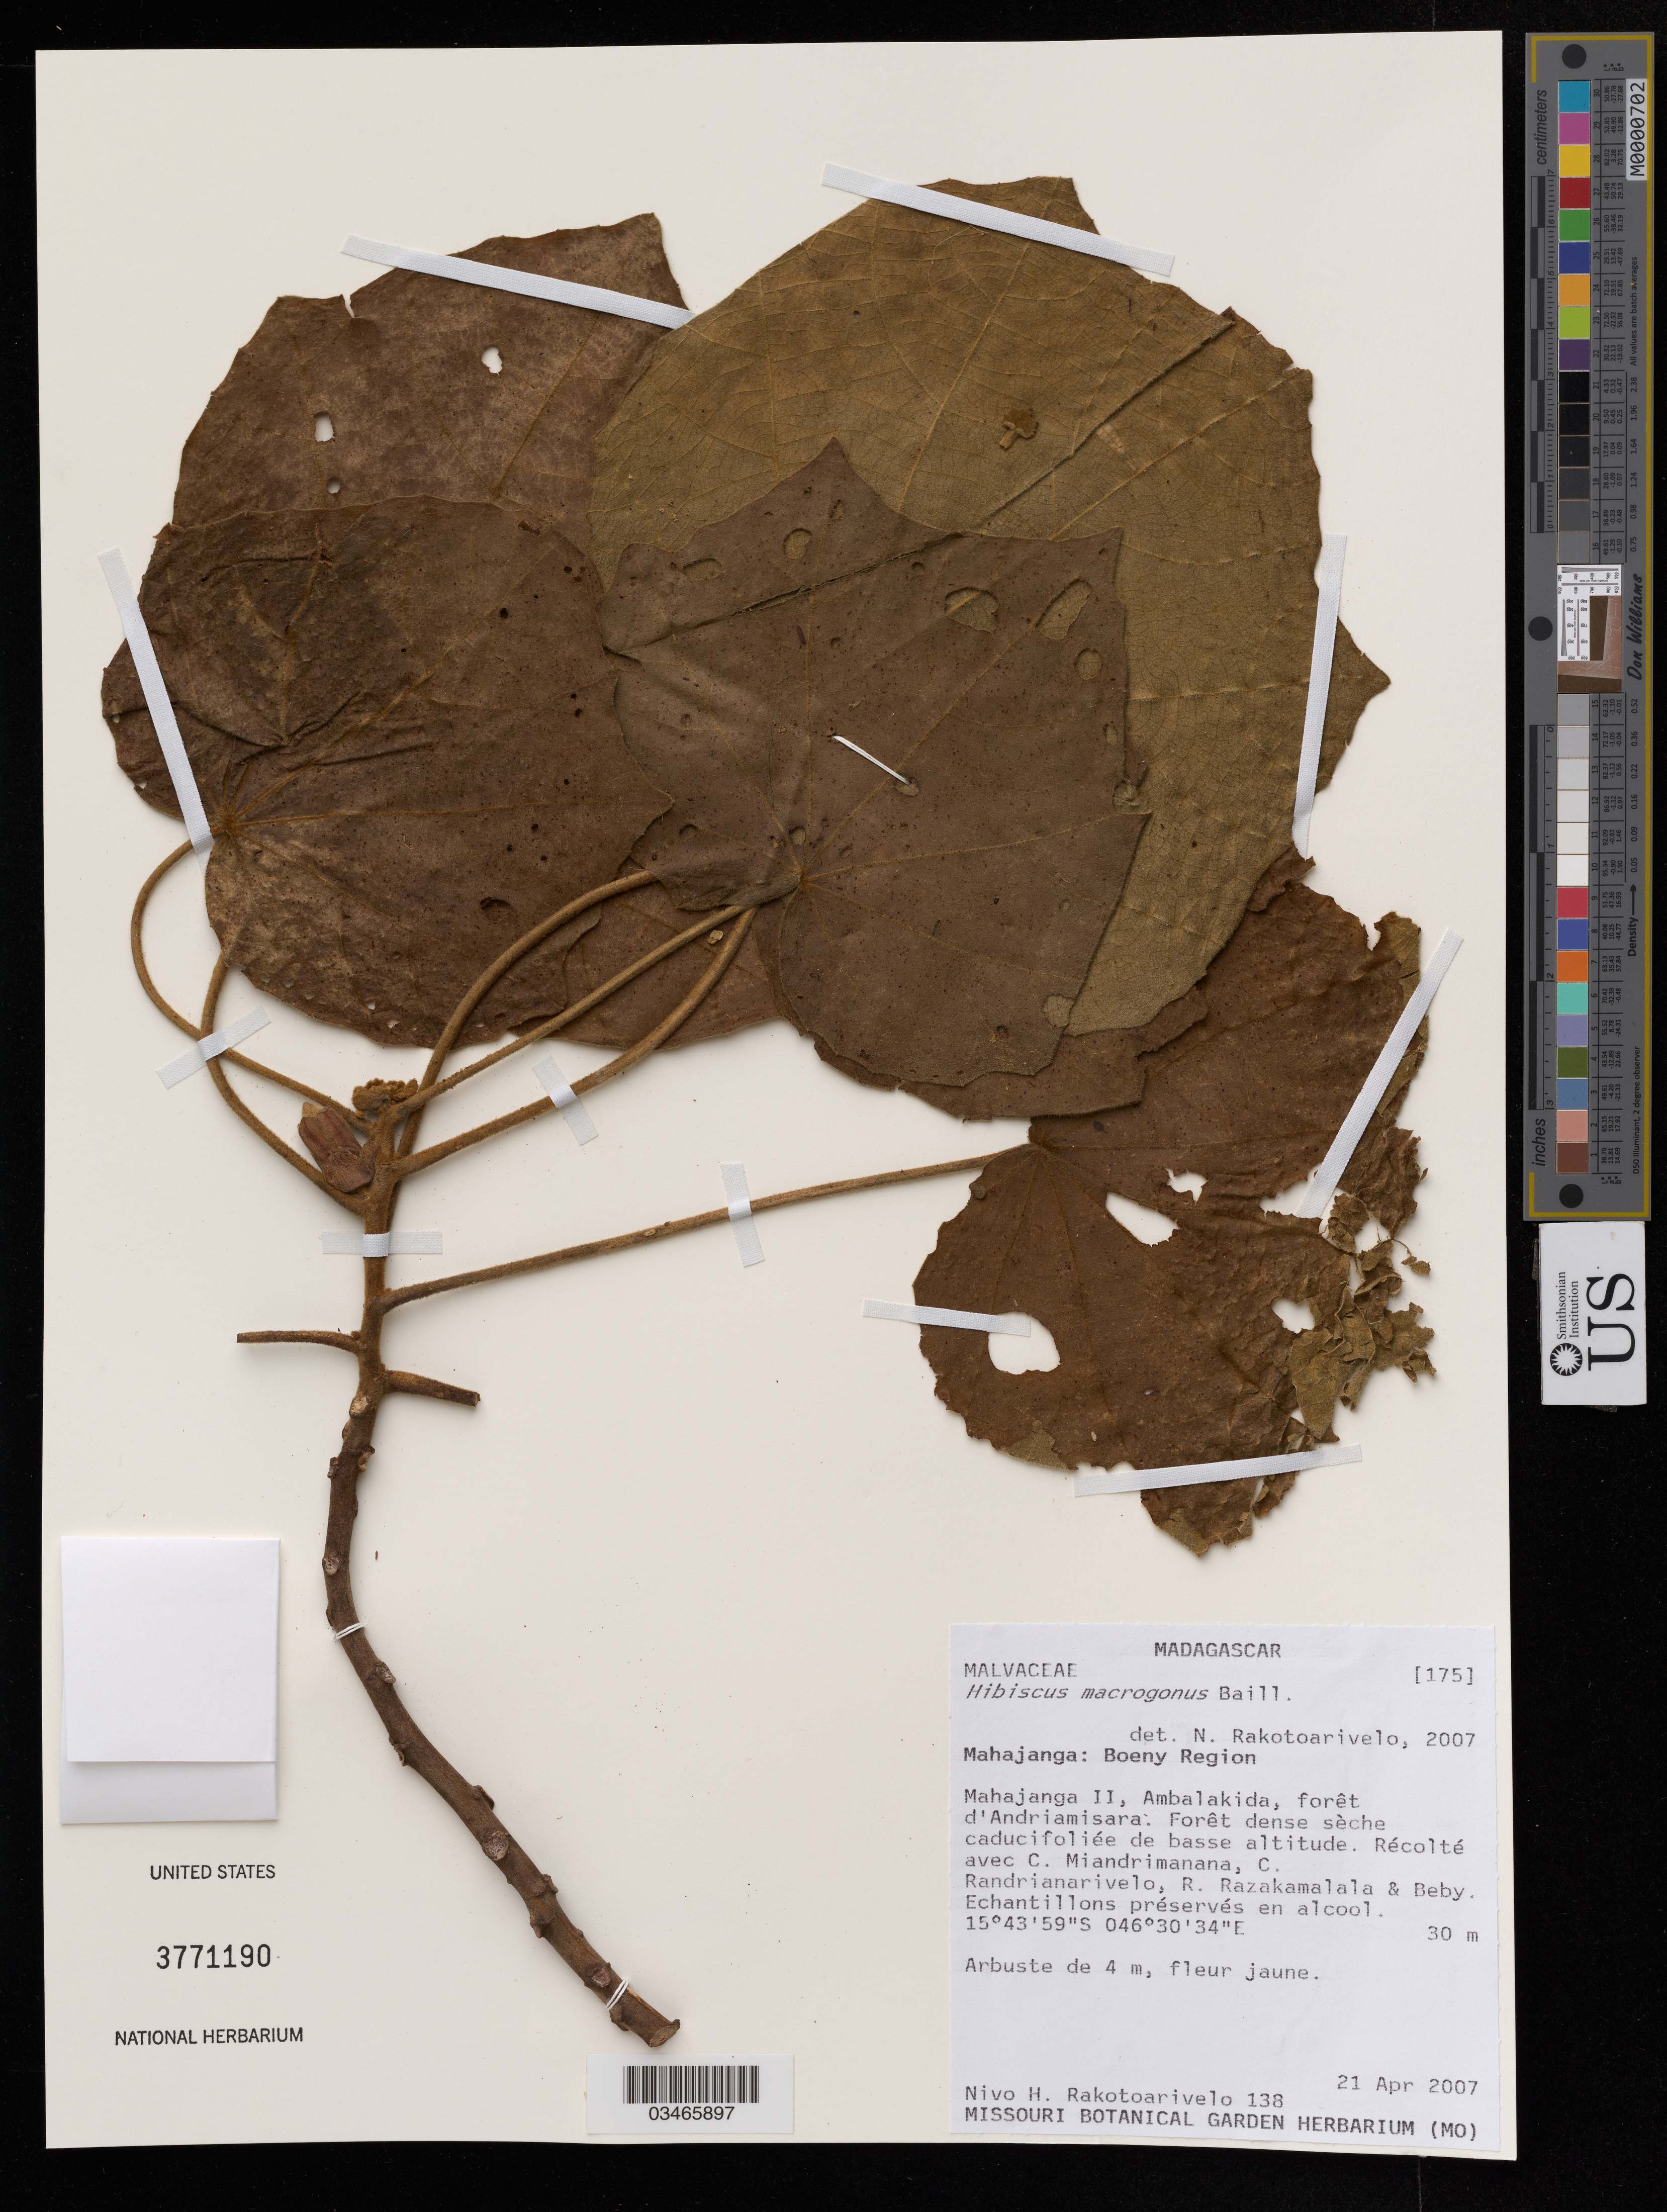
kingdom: Plantae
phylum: Tracheophyta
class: Magnoliopsida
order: Malvales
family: Malvaceae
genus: Hibiscus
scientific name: Hibiscus macrogonus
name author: Baill.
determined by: Rakotoarivelo, N.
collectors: N. Rakotoarivelo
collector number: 138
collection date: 2007-04-21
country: Madagascar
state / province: Boeny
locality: Mahajanga II, Ambalakida, foret d'Andriamisara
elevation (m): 30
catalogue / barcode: US 3771190